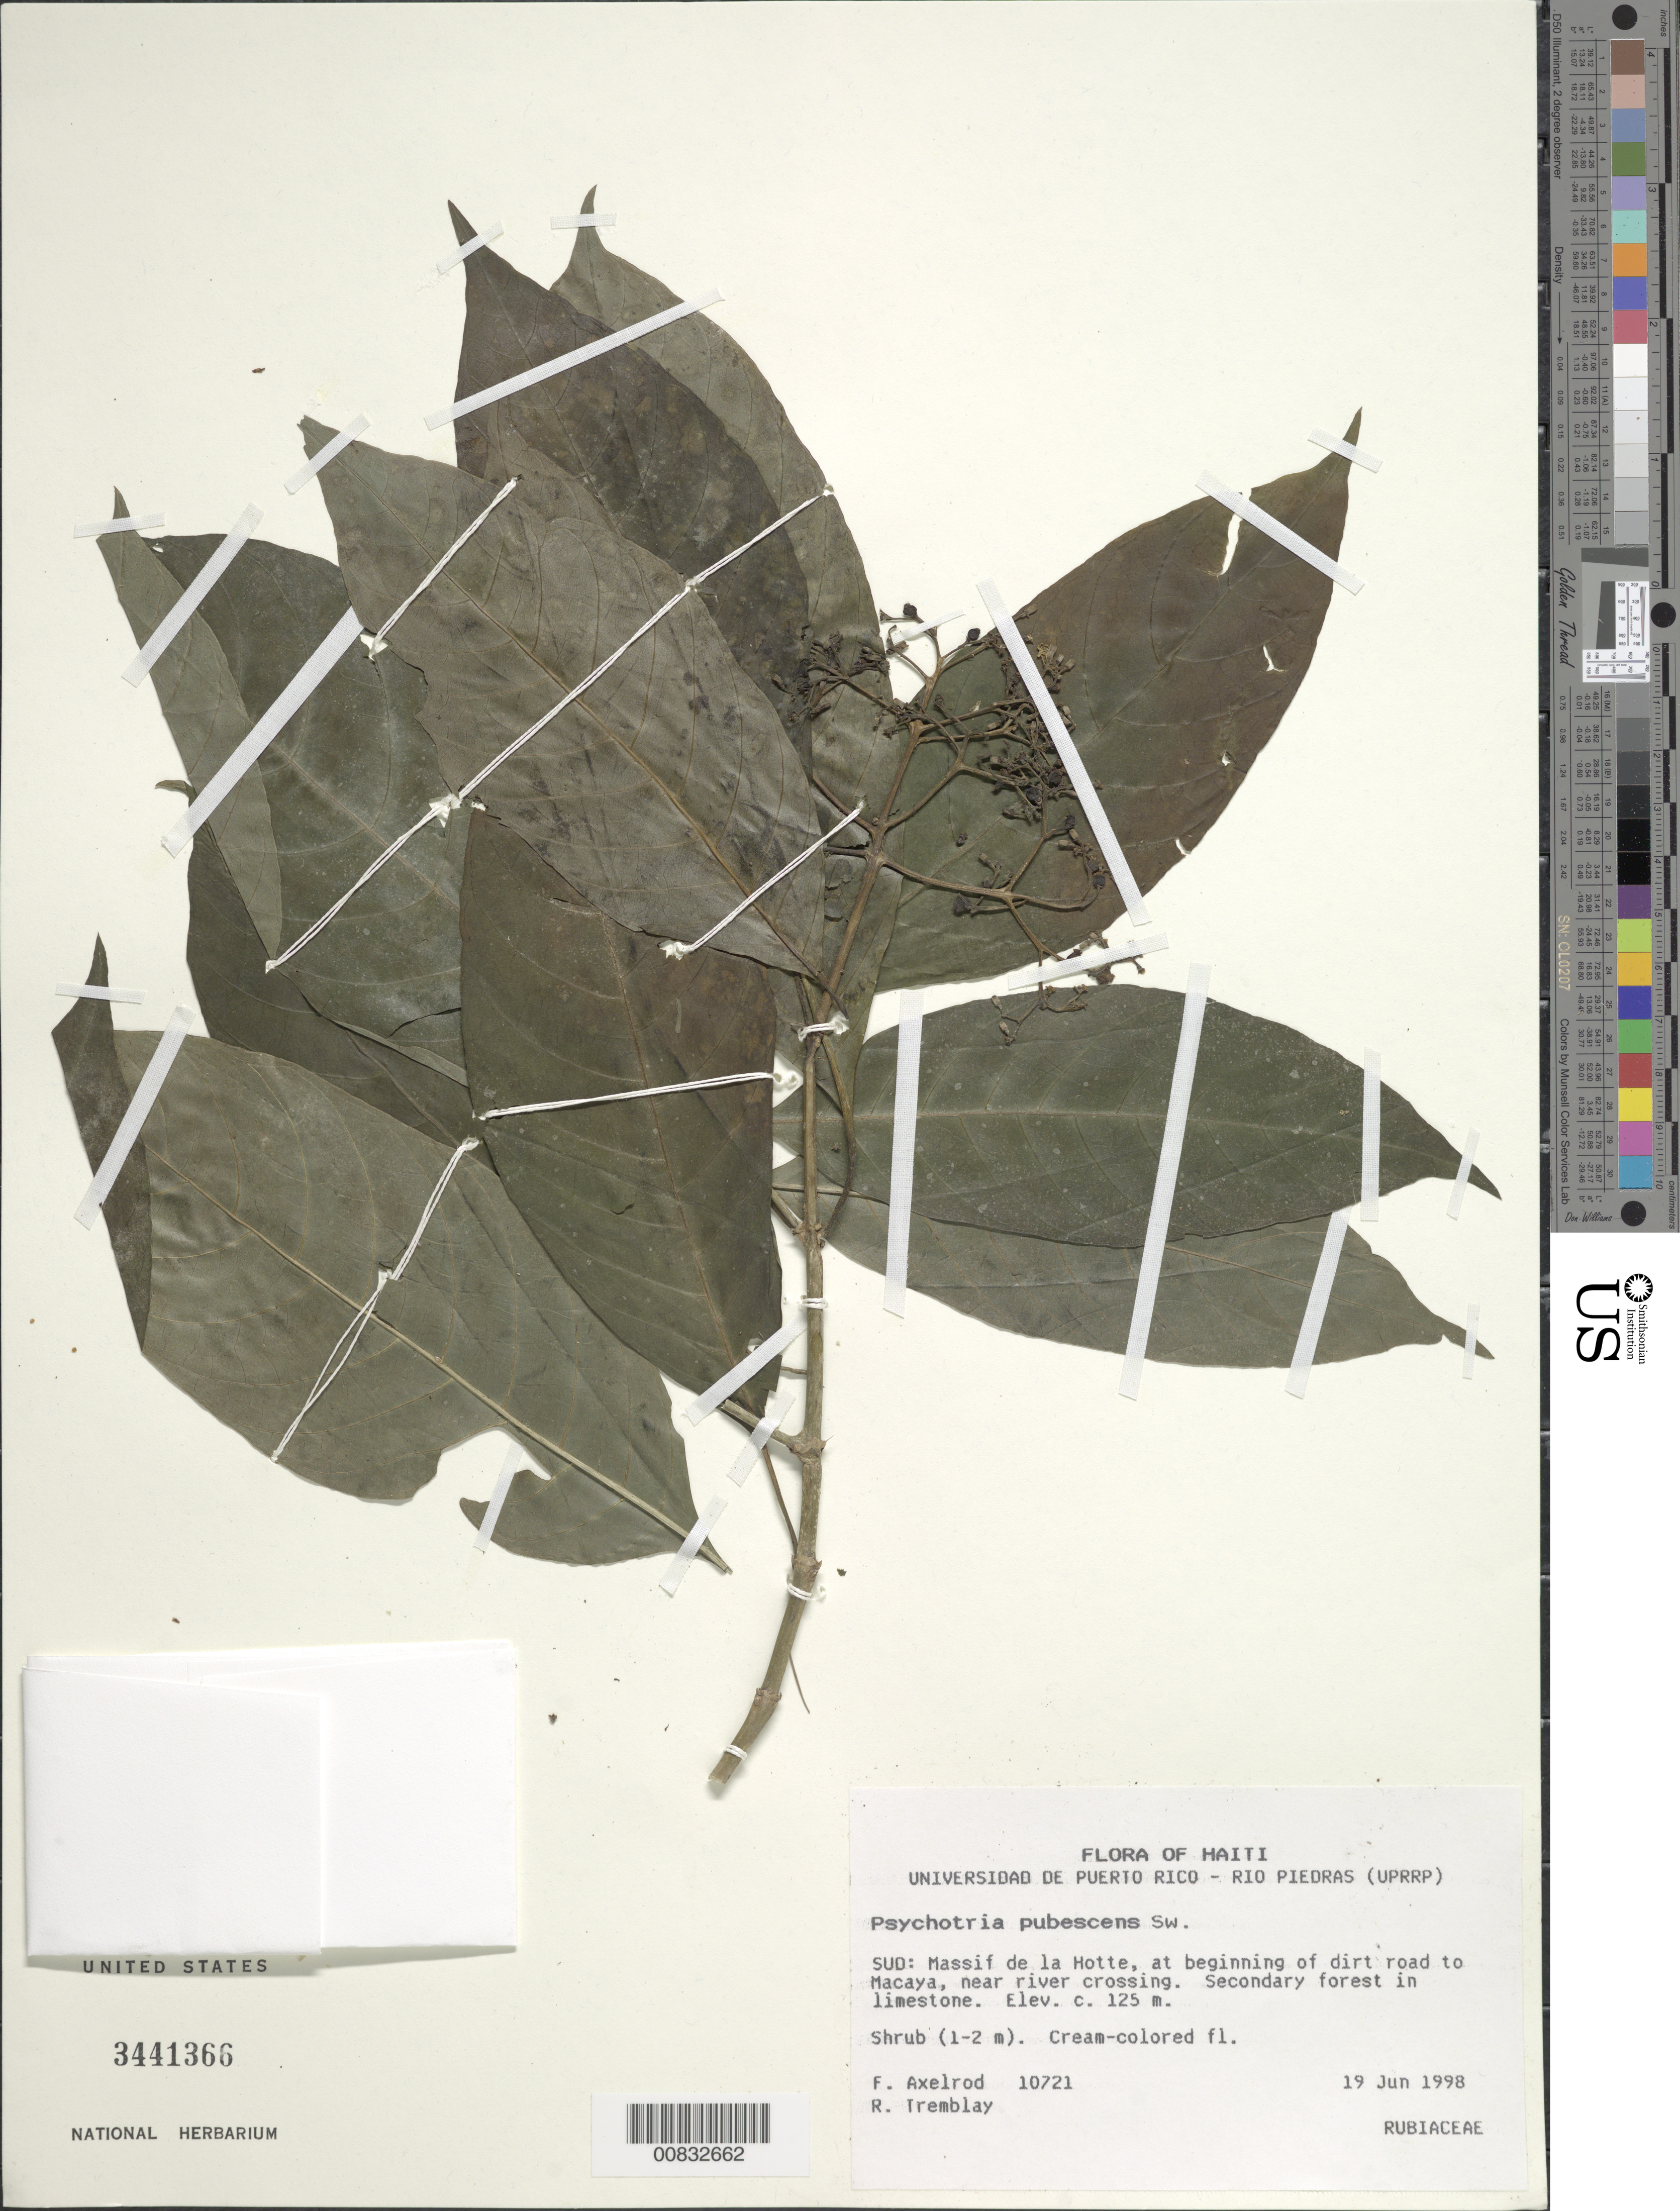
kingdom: Plantae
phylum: Tracheophyta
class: Magnoliopsida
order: Gentianales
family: Rubiaceae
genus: Psychotria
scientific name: Psychotria pubescens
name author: Sw.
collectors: F. S. Axelrod & R. L. Tremblay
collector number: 10721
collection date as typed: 19 Jun 1998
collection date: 1998-06-19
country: Haiti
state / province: Sud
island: Hispaniola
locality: Massif de la Hotte, at beginning of dirt road to Macaya, near river crossing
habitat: Secondary forest in limestone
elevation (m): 125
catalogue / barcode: US 3441366